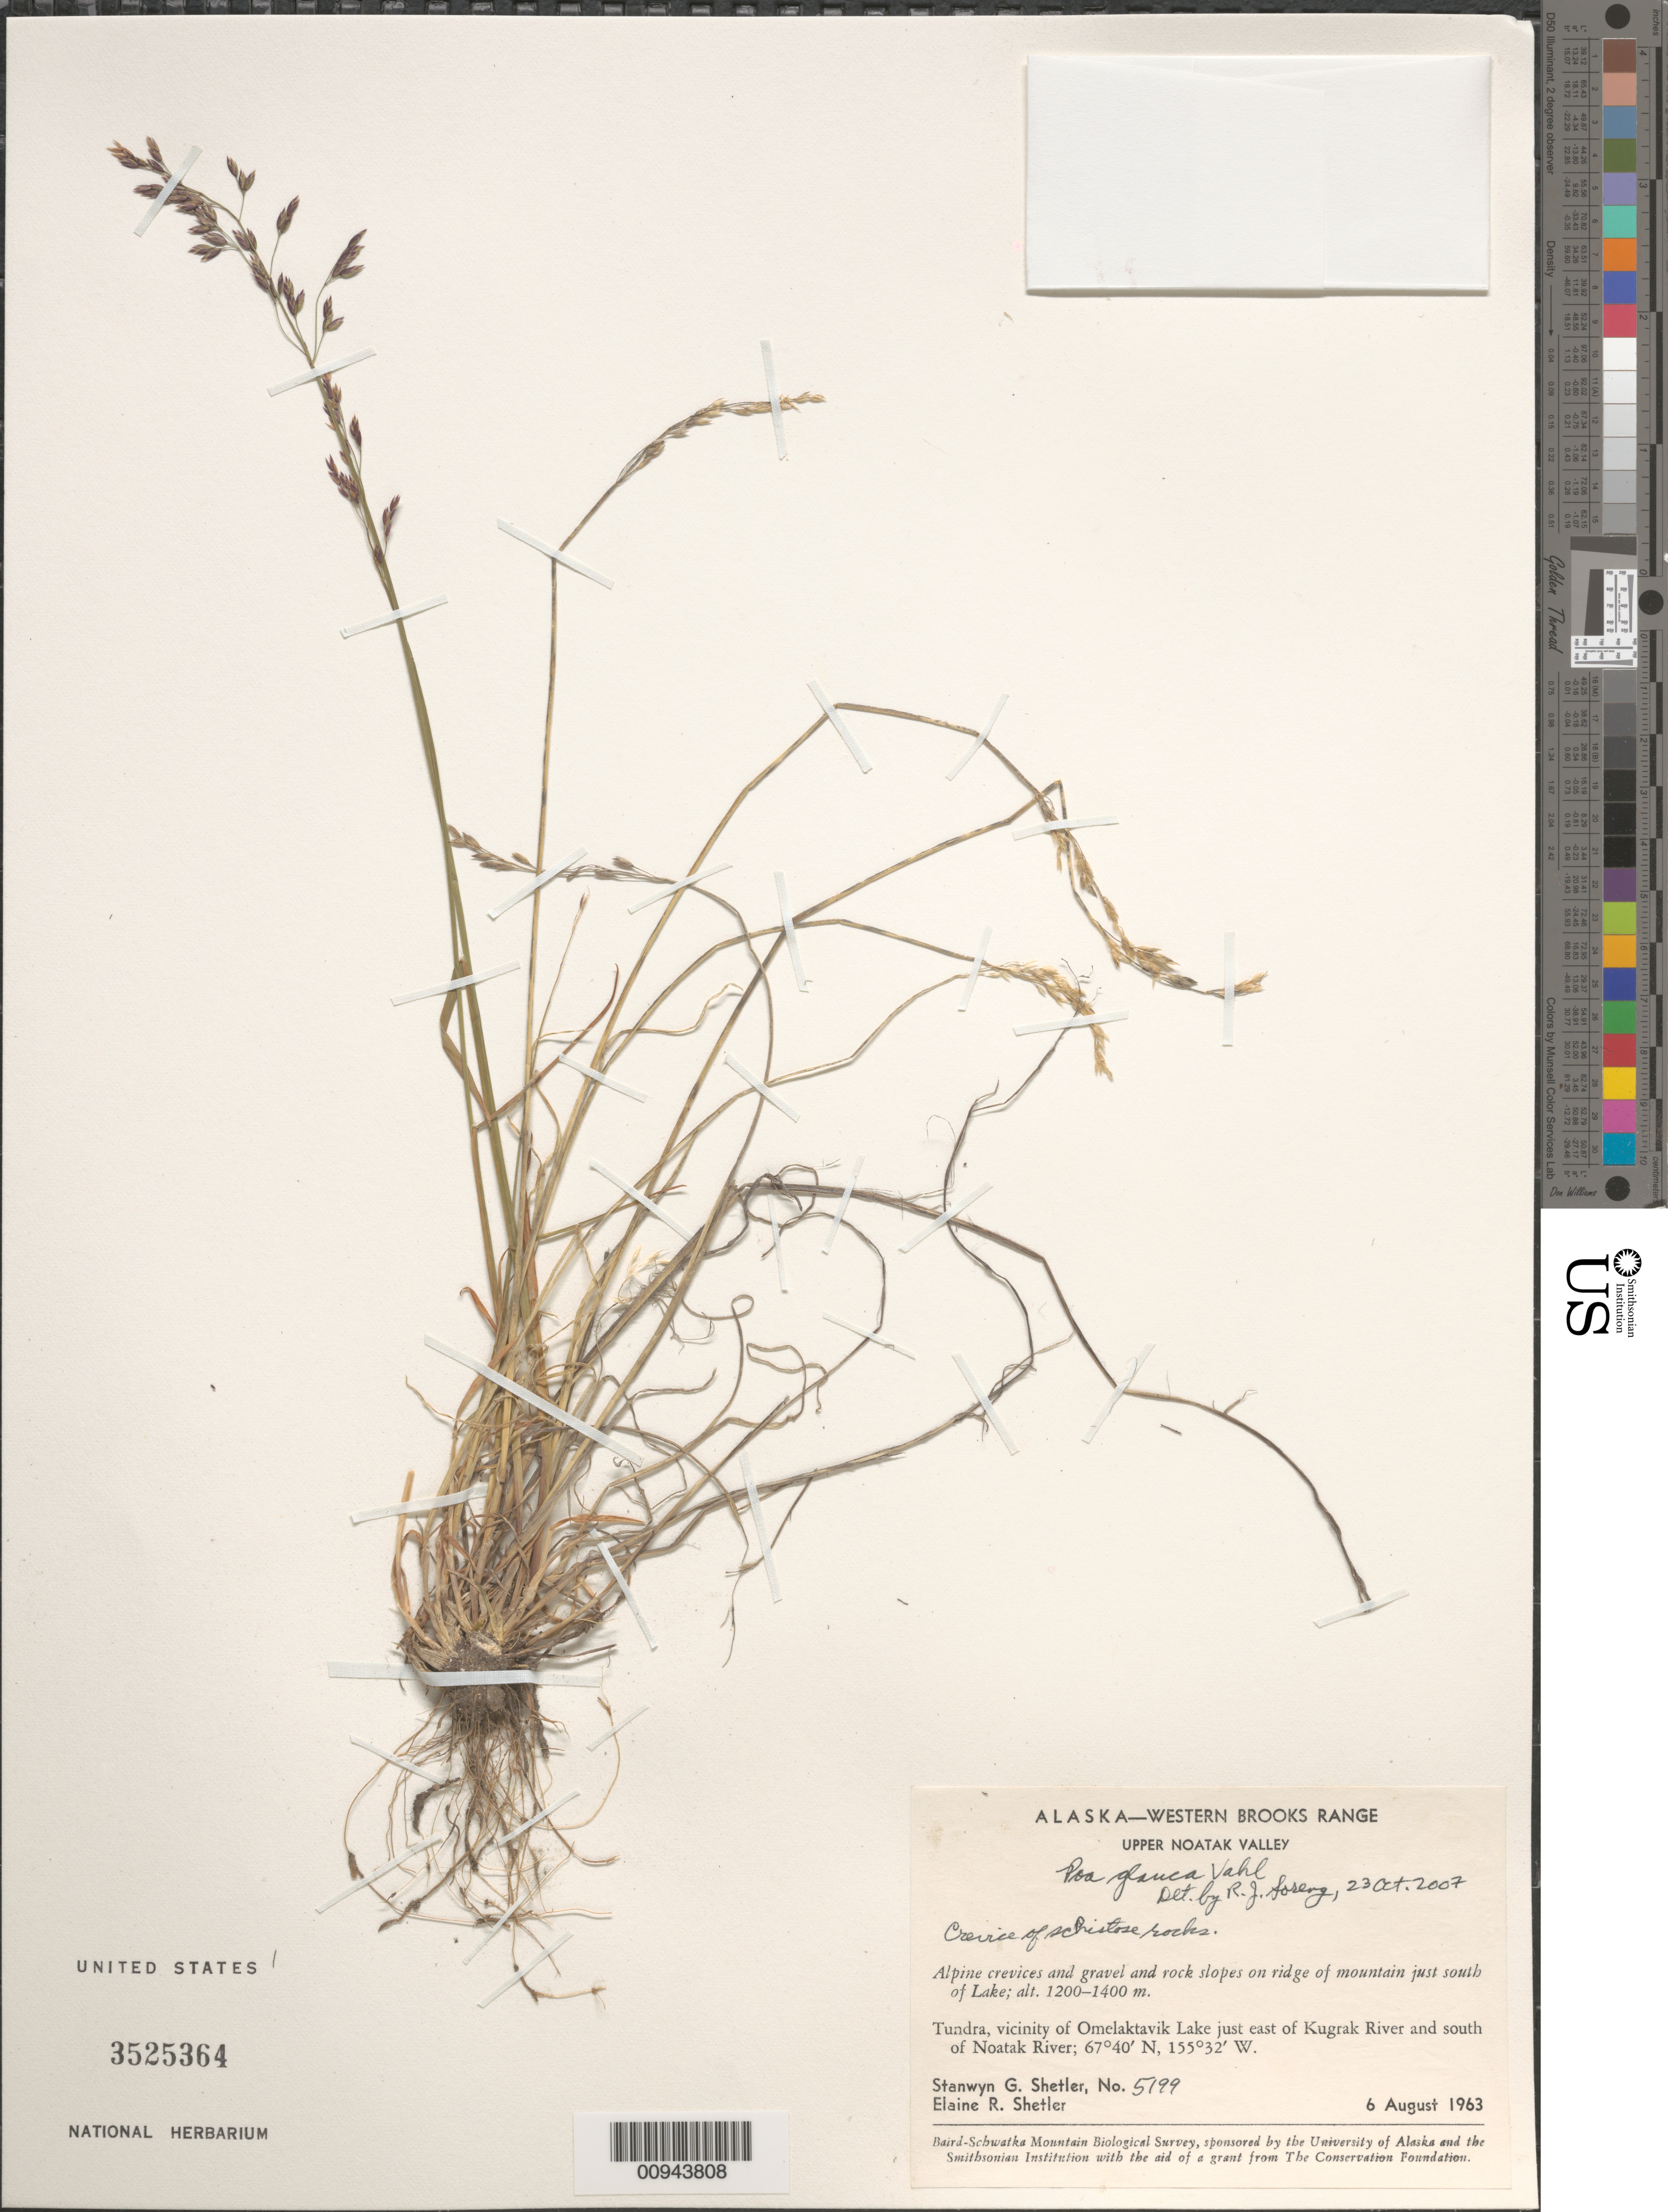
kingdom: Plantae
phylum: Tracheophyta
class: Liliopsida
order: Poales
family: Cyperaceae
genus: Carex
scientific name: Carex bigelowii subsp. lugens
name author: (Holm) T.V. Egorova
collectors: S. Shetler & E. R. Shetler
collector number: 5198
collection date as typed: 06 Aug 1963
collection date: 1963-08-06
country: United States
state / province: Alaska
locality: Vicinity of Omelaktavik Lake just east of Kugrak River and south of Noatak River. Western Brooks Range, Upper Noatak Valley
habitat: Tundra. Grass-sedge heath on overgrown talus and solifluction slopes.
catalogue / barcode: US 3525364